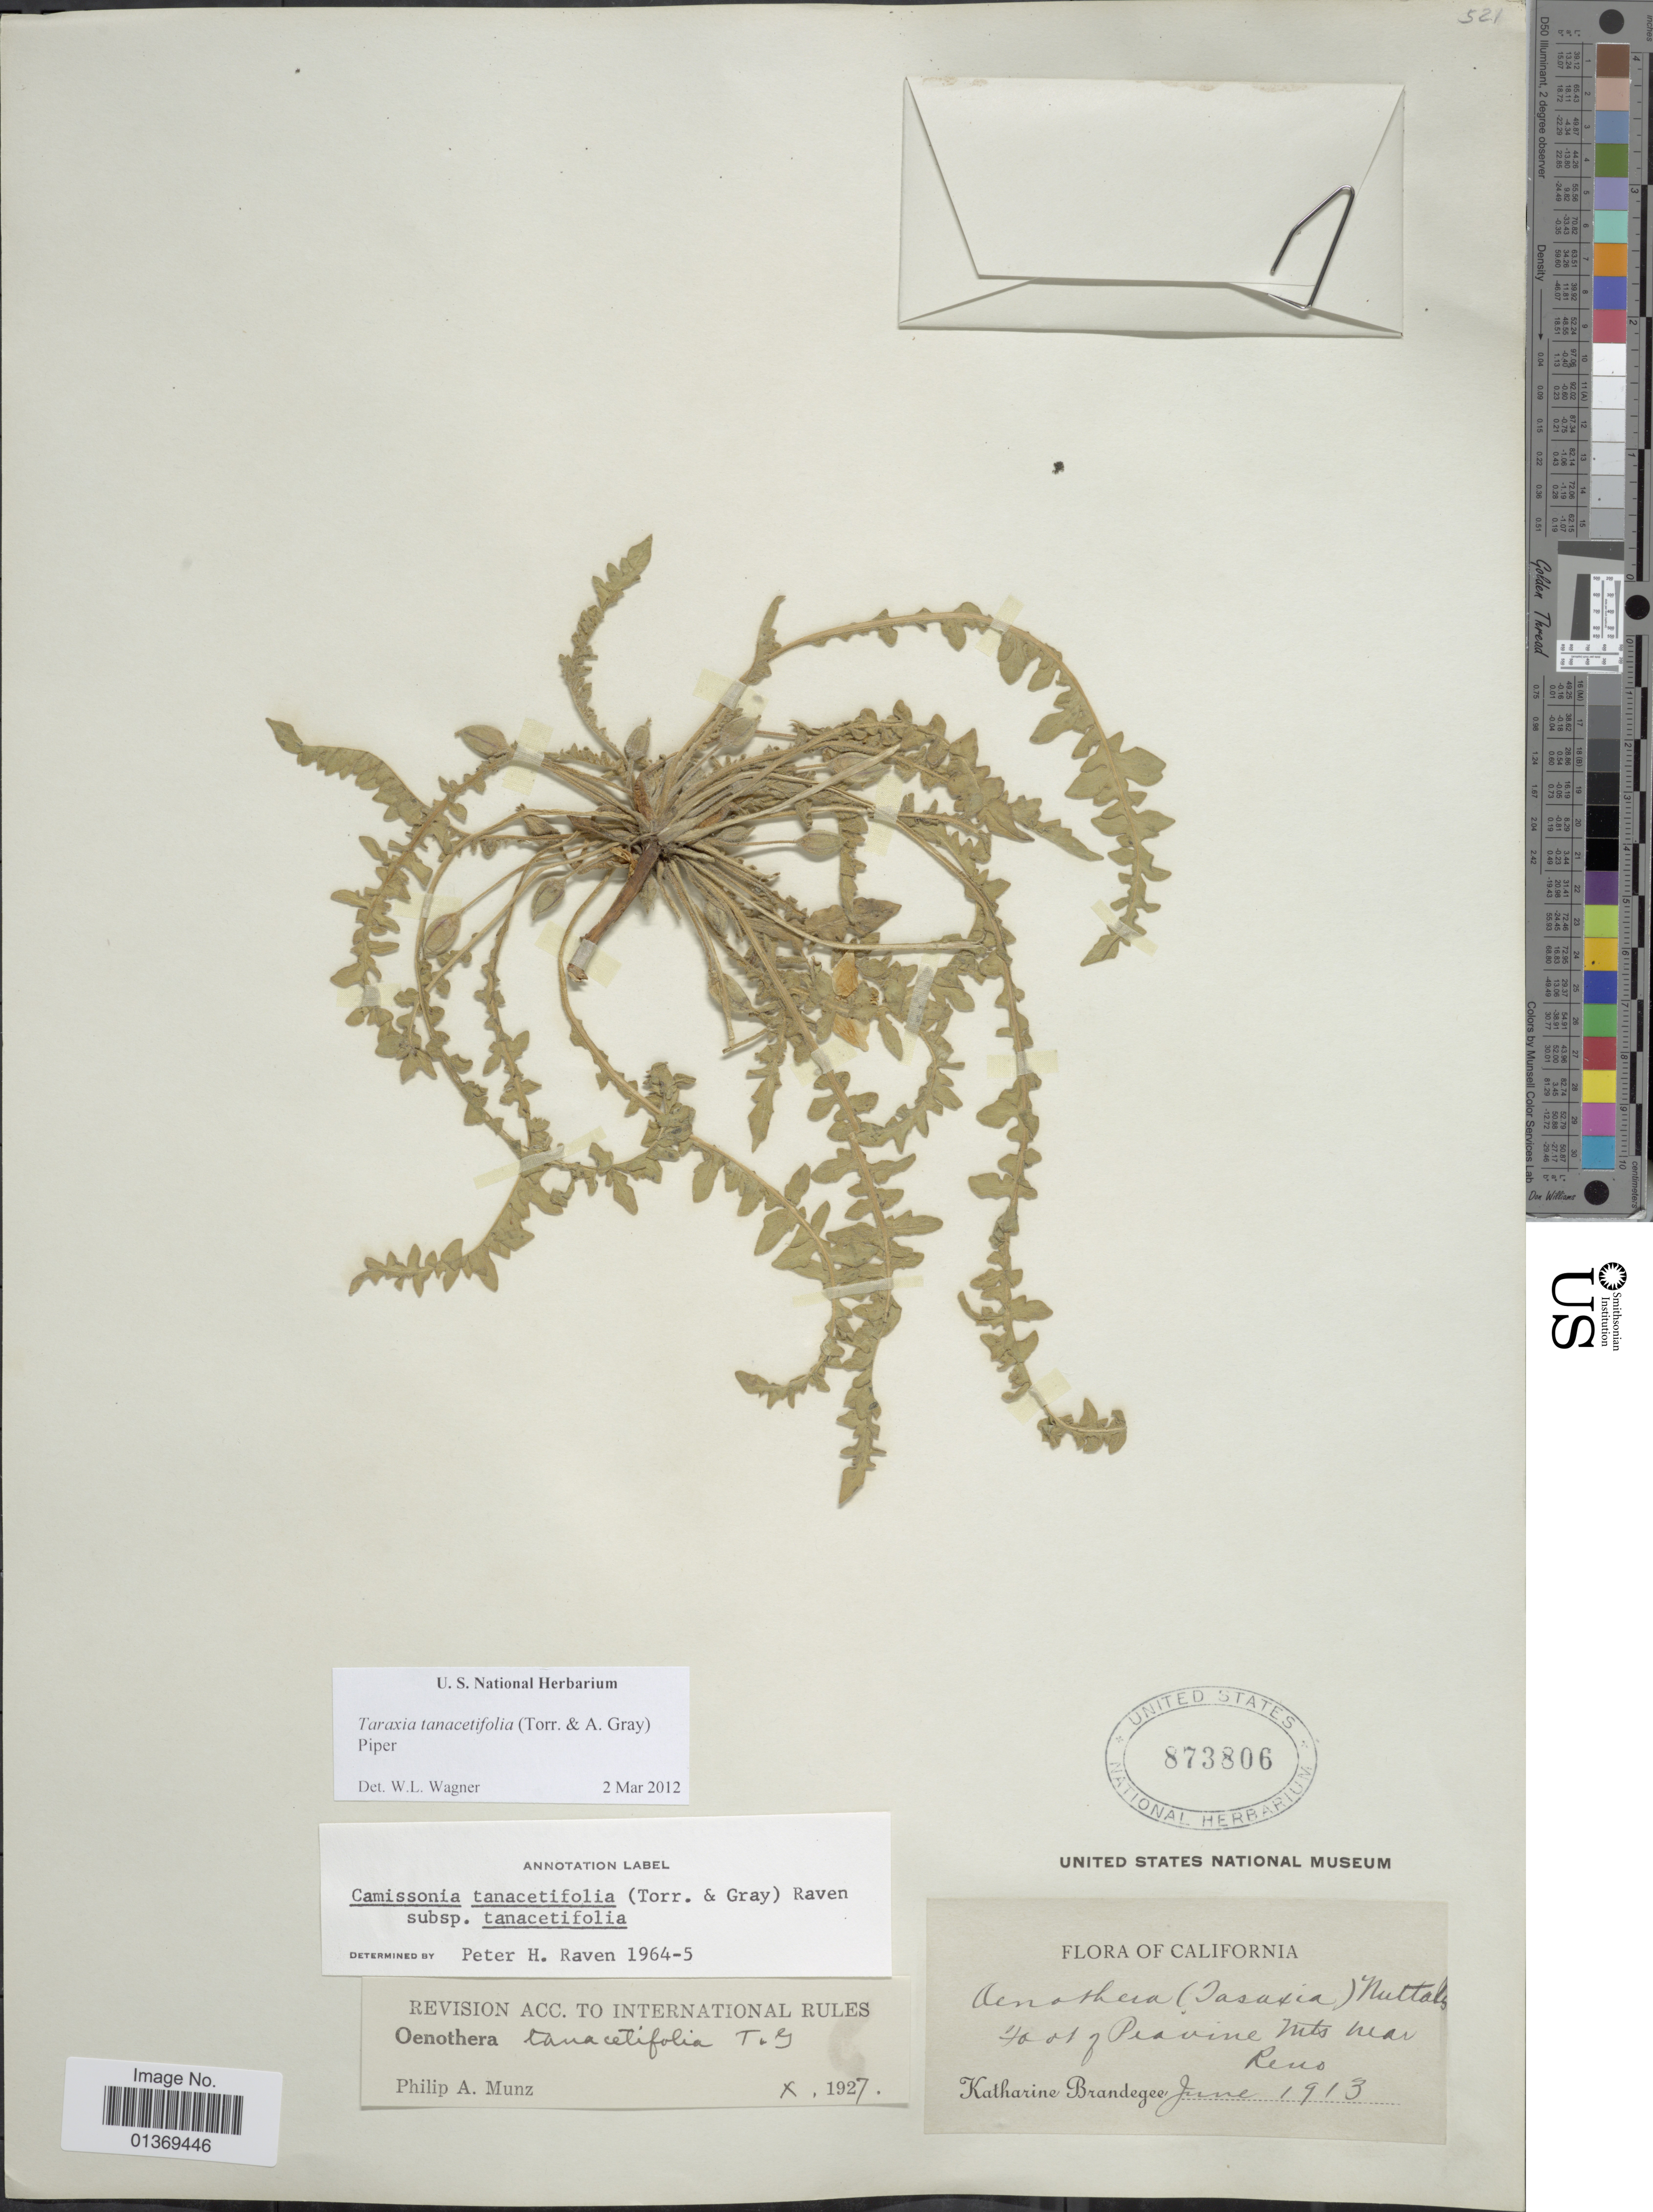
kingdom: Plantae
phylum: Tracheophyta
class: Magnoliopsida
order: Myrtales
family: Onagraceae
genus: Taraxia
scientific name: Taraxia tanacetifolia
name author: (Torr. & A. Gray) Piper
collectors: M. K. Brandegee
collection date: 1913-06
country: United States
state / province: California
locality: Foot of Peavine Mts near Reno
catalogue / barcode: US 873806